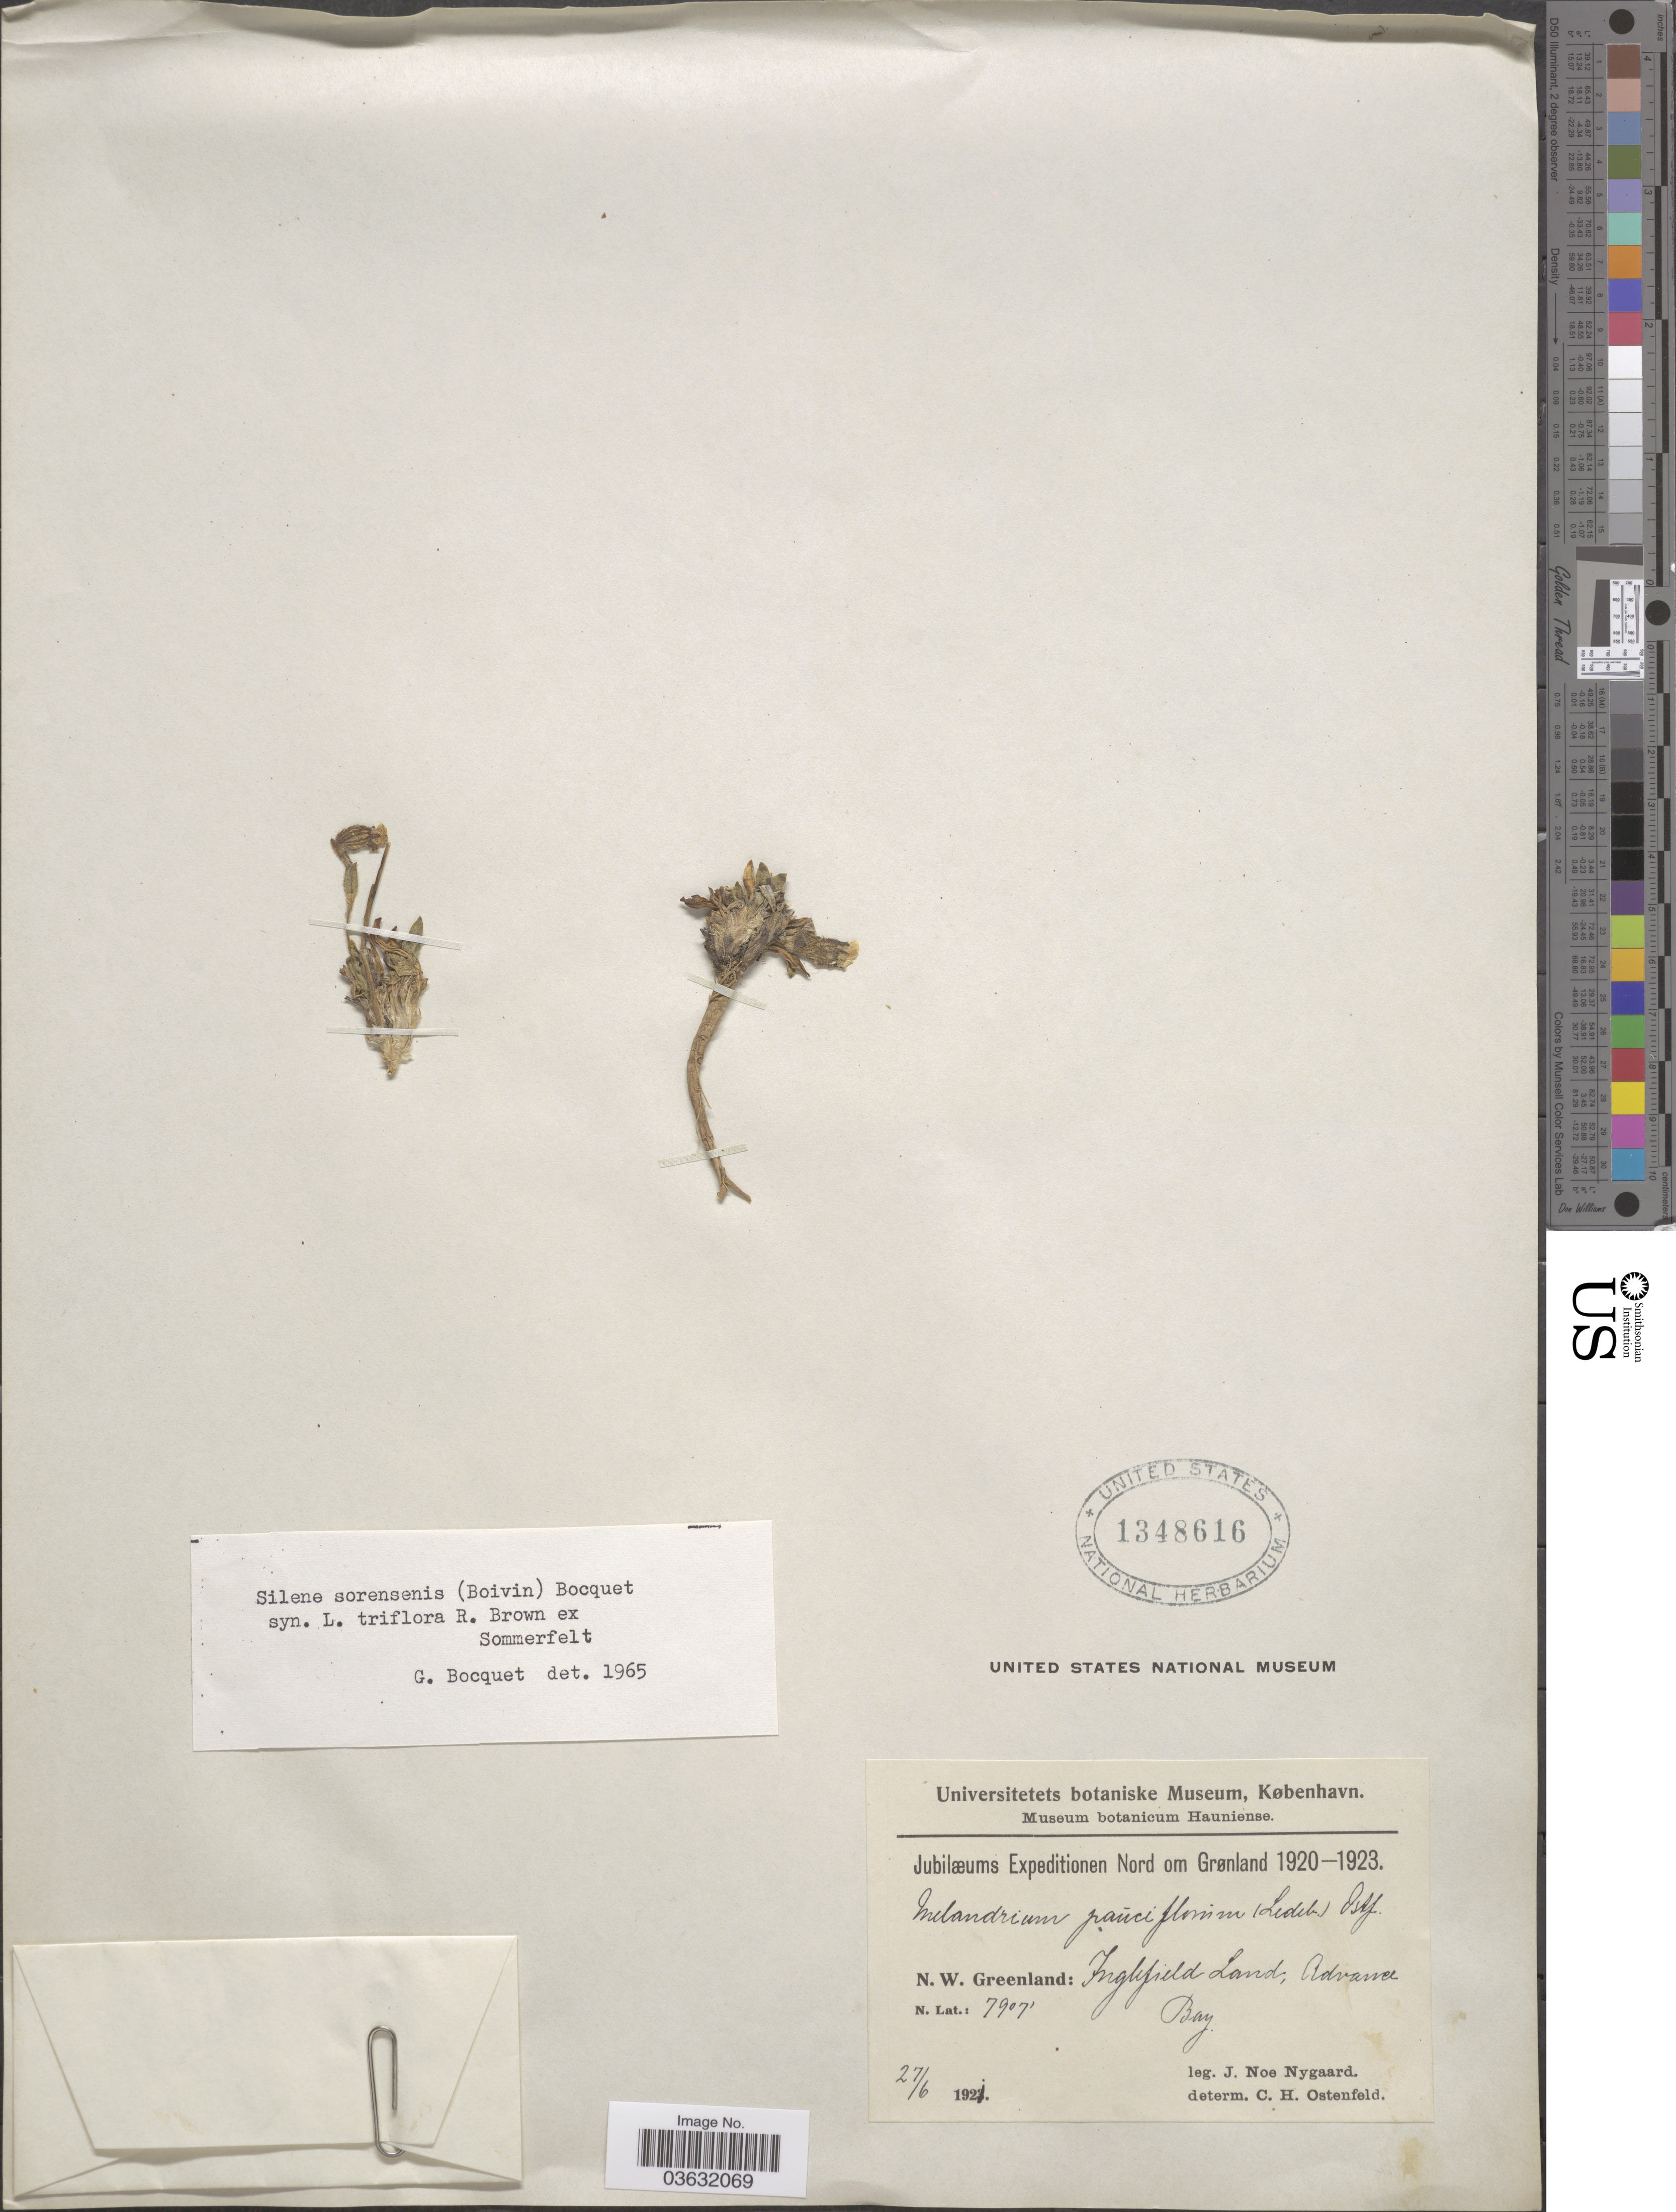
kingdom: Plantae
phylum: Tracheophyta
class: Magnoliopsida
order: Caryophyllales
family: Caryophyllaceae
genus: Silene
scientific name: Silene sorensenis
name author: (B. Boivin) Bocquet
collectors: J. Nygaard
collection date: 1921-06-27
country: Greenland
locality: Nord om Grønland. N.W. Greenland: Inglefield Land, Advance Bay.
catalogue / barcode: US 1348616